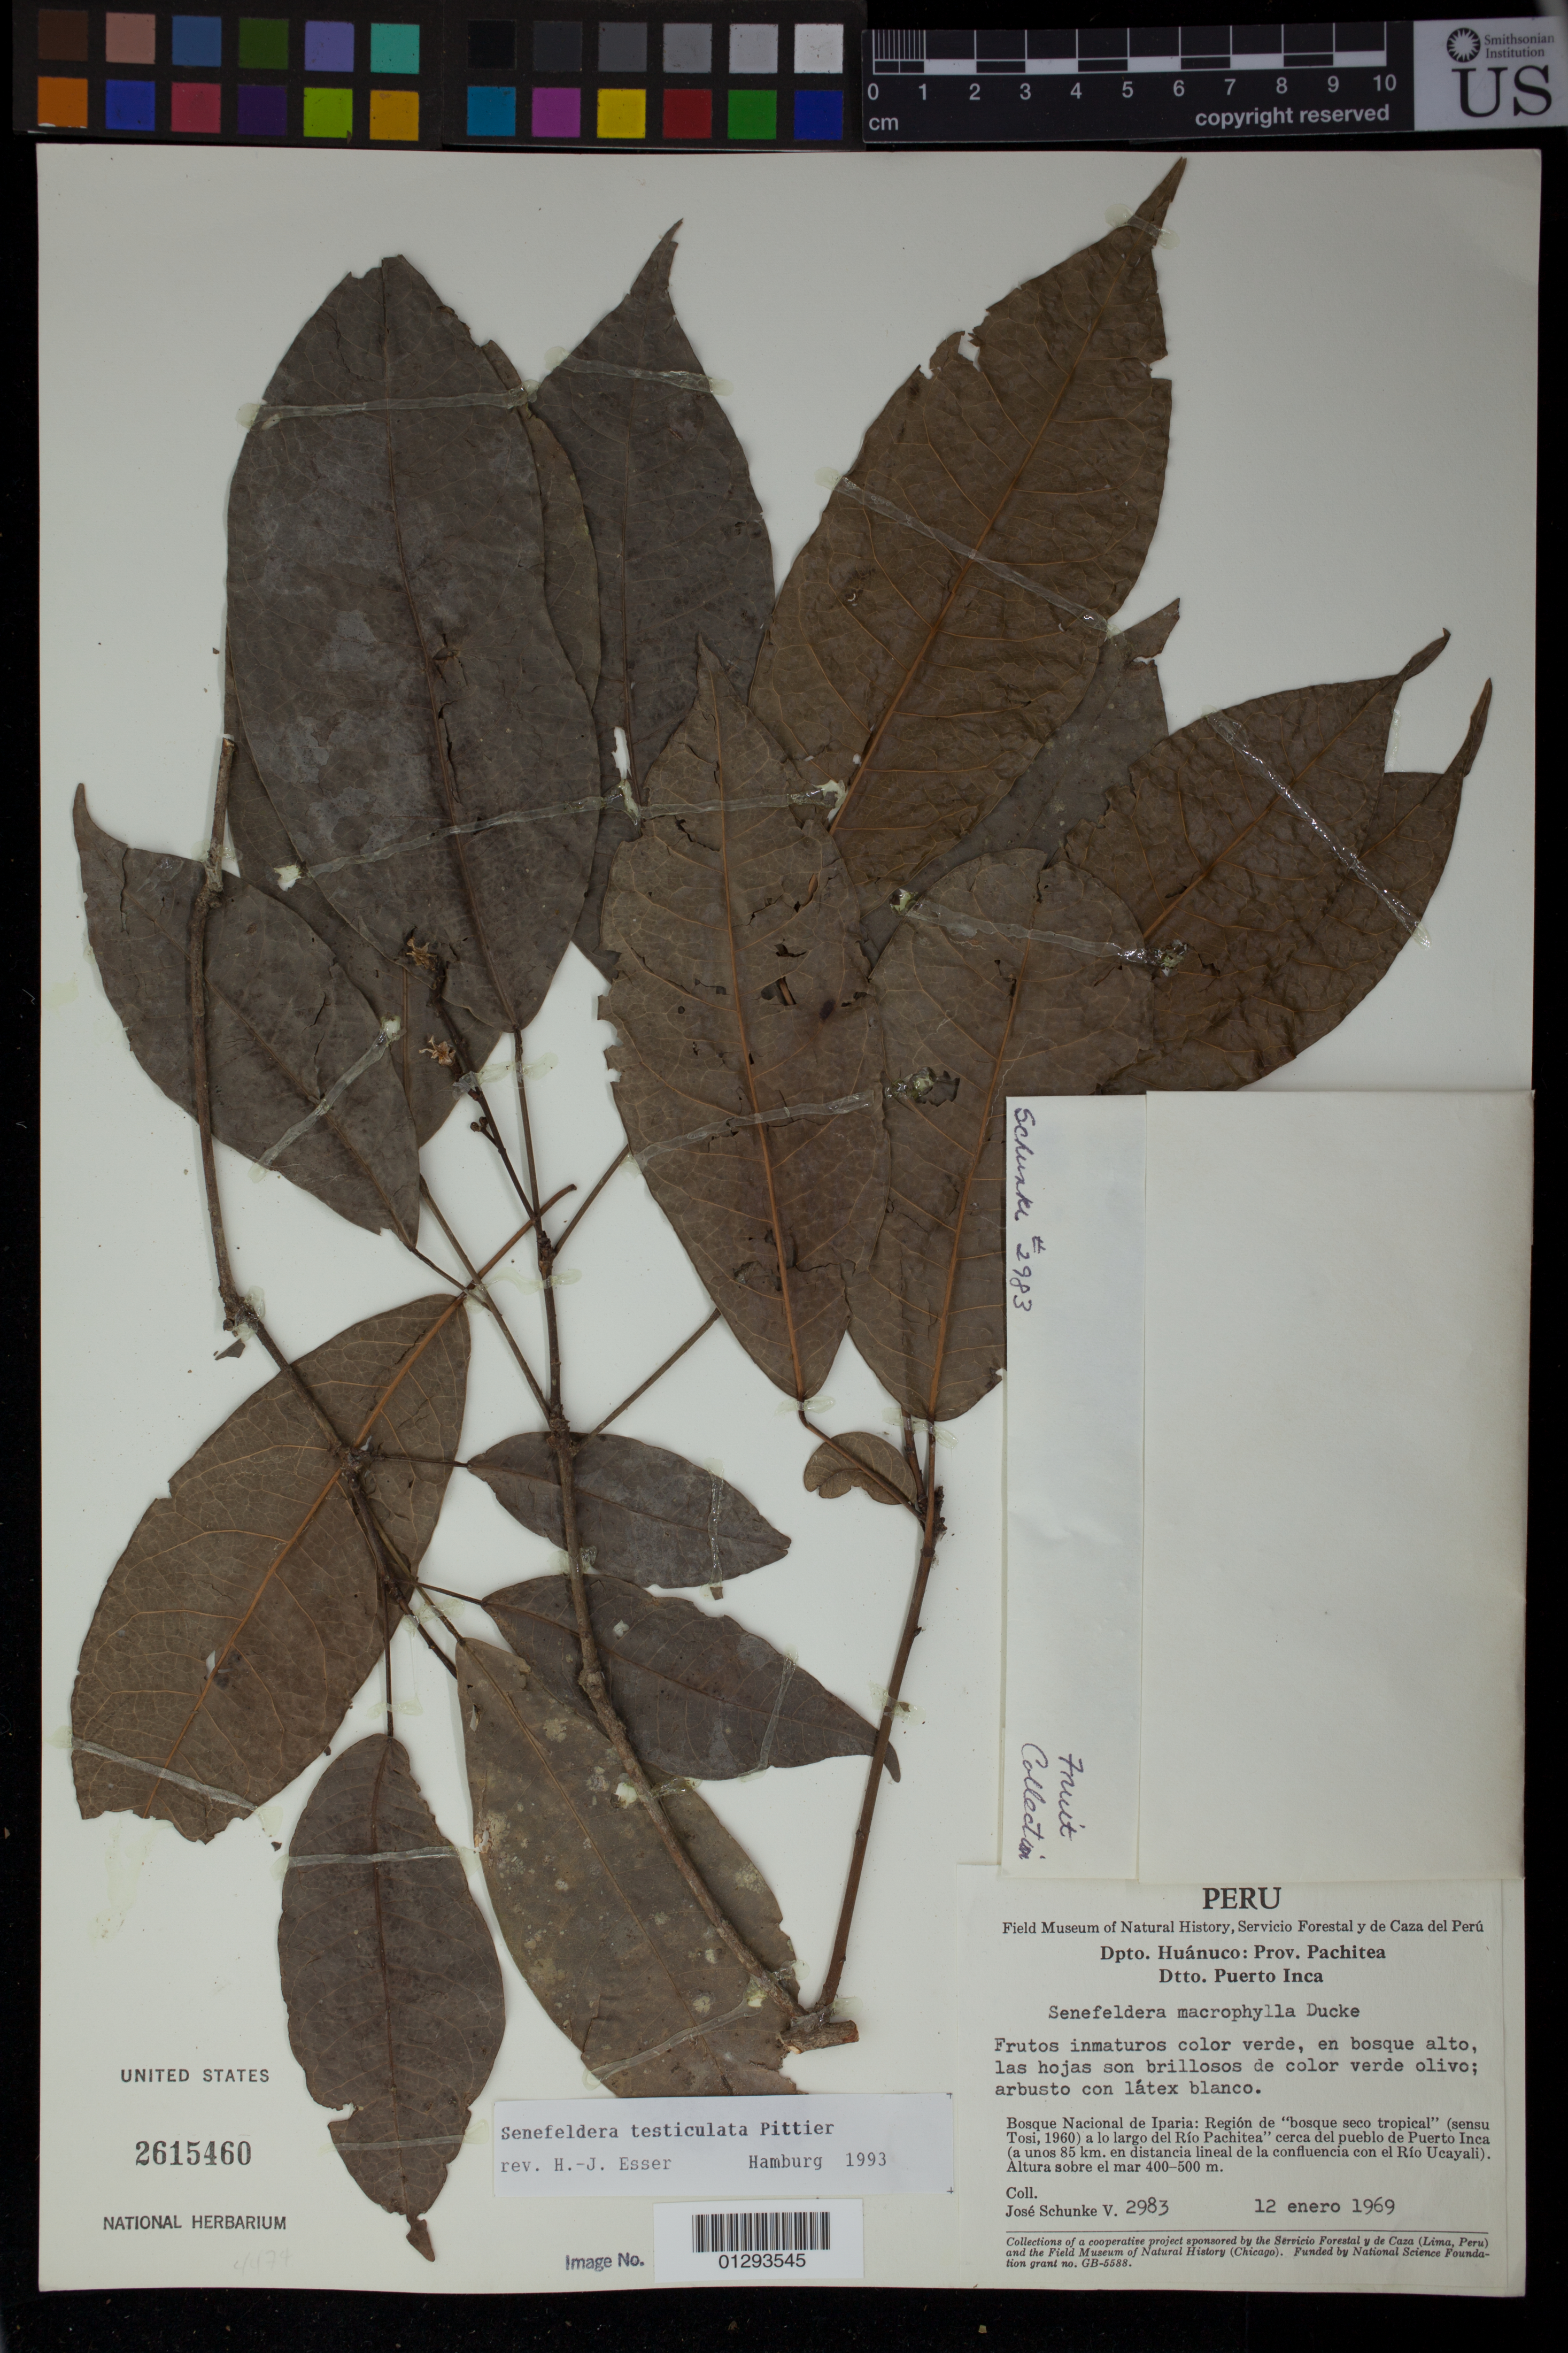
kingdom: Plantae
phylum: Tracheophyta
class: Magnoliopsida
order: Malpighiales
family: Euphorbiaceae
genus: Senefeldera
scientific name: Senefeldera testiculata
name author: Pittier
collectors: J. Schunke Vigo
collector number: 2983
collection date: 1969-01-12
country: Peru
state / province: Huánuco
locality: Prov. Pachitea, Dtto. Puerto Inca,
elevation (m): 400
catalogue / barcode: US 2615460